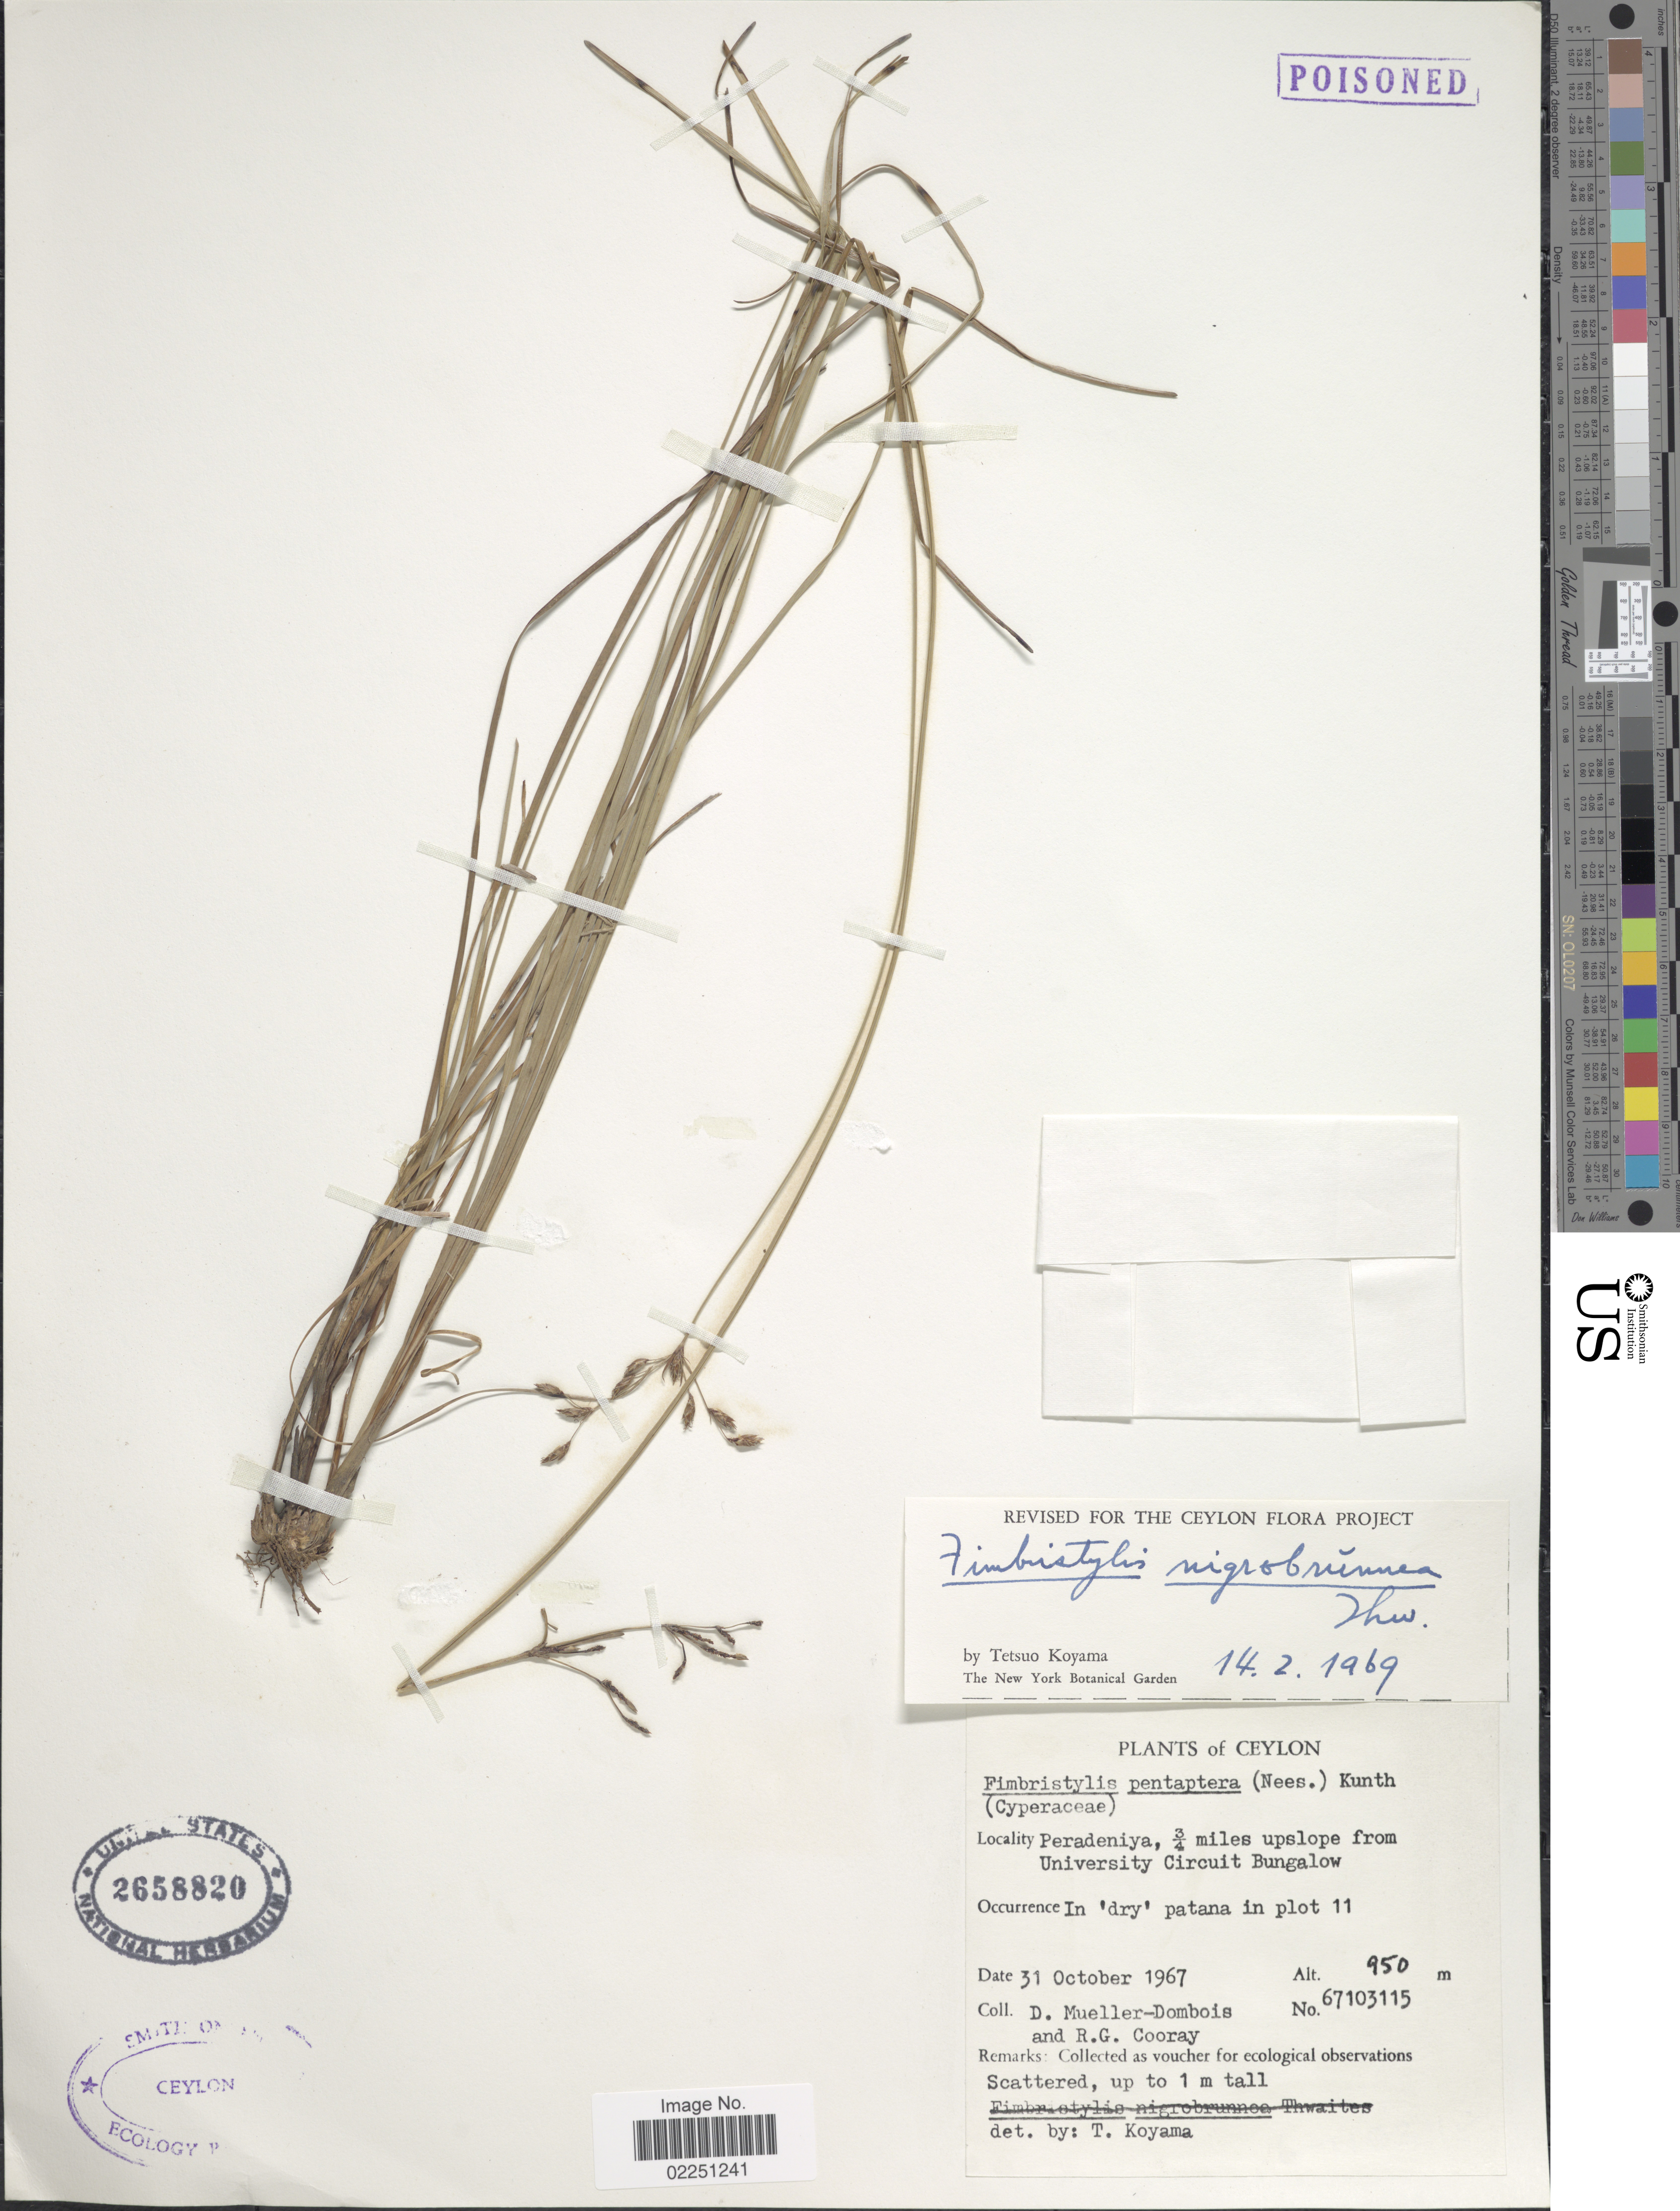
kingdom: Plantae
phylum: Tracheophyta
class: Liliopsida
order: Poales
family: Cyperaceae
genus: Fimbristylis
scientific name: Fimbristylis nigrobrunnea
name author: Thwaites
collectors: D. Mueller-Dombois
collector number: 67103115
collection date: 1967-10-31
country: Sri Lanka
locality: Ceylon. Peradeniya, 3/4 miles upslope from University Circuit Bungalow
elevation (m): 950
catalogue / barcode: US 2658820